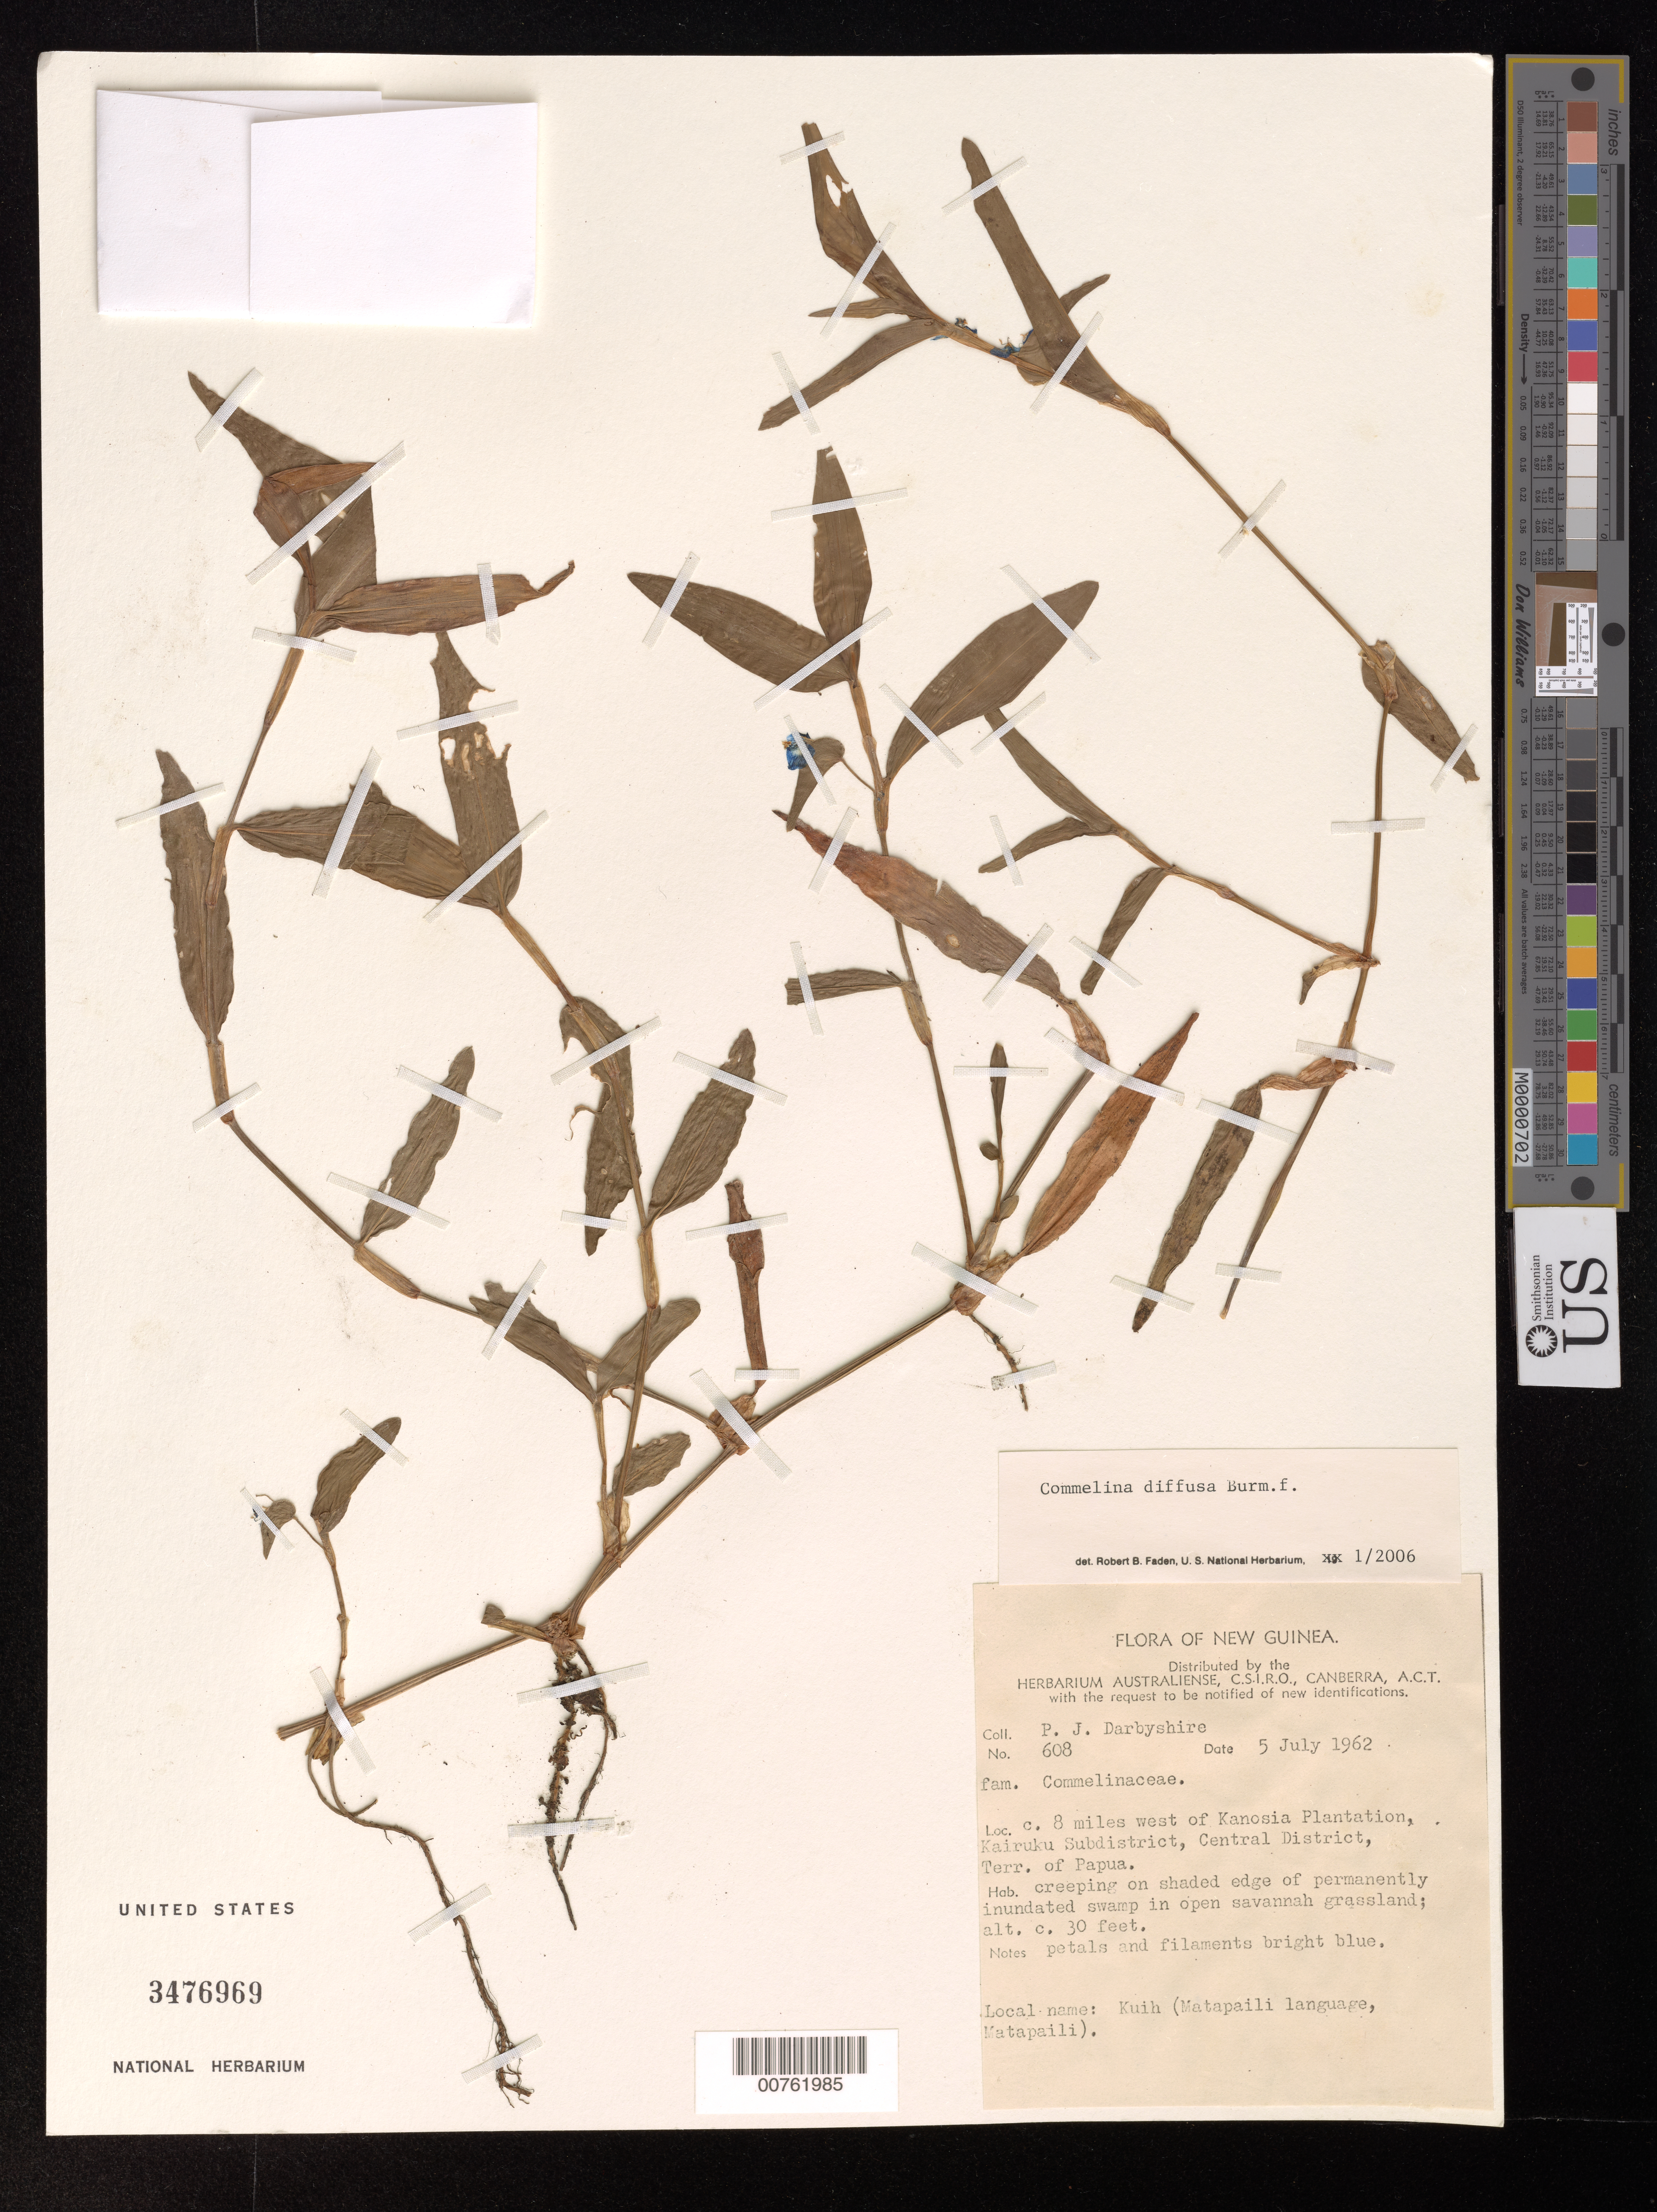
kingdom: Plantae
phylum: Tracheophyta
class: Liliopsida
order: Commelinales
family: Commelinaceae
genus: Commelina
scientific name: Commelina diffusa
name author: Burm. f.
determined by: Faden, Robert B., (US), Smithsonian Institution - National Museum of Natural History (UNITED STATES)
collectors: P. Darbyshire et al.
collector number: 608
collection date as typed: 05 Jul 1962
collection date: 1962-07-05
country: Papua New Guinea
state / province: Papua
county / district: Central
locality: Kairuku, 8 miles west of Kanosia Plantation.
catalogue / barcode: US 3476969